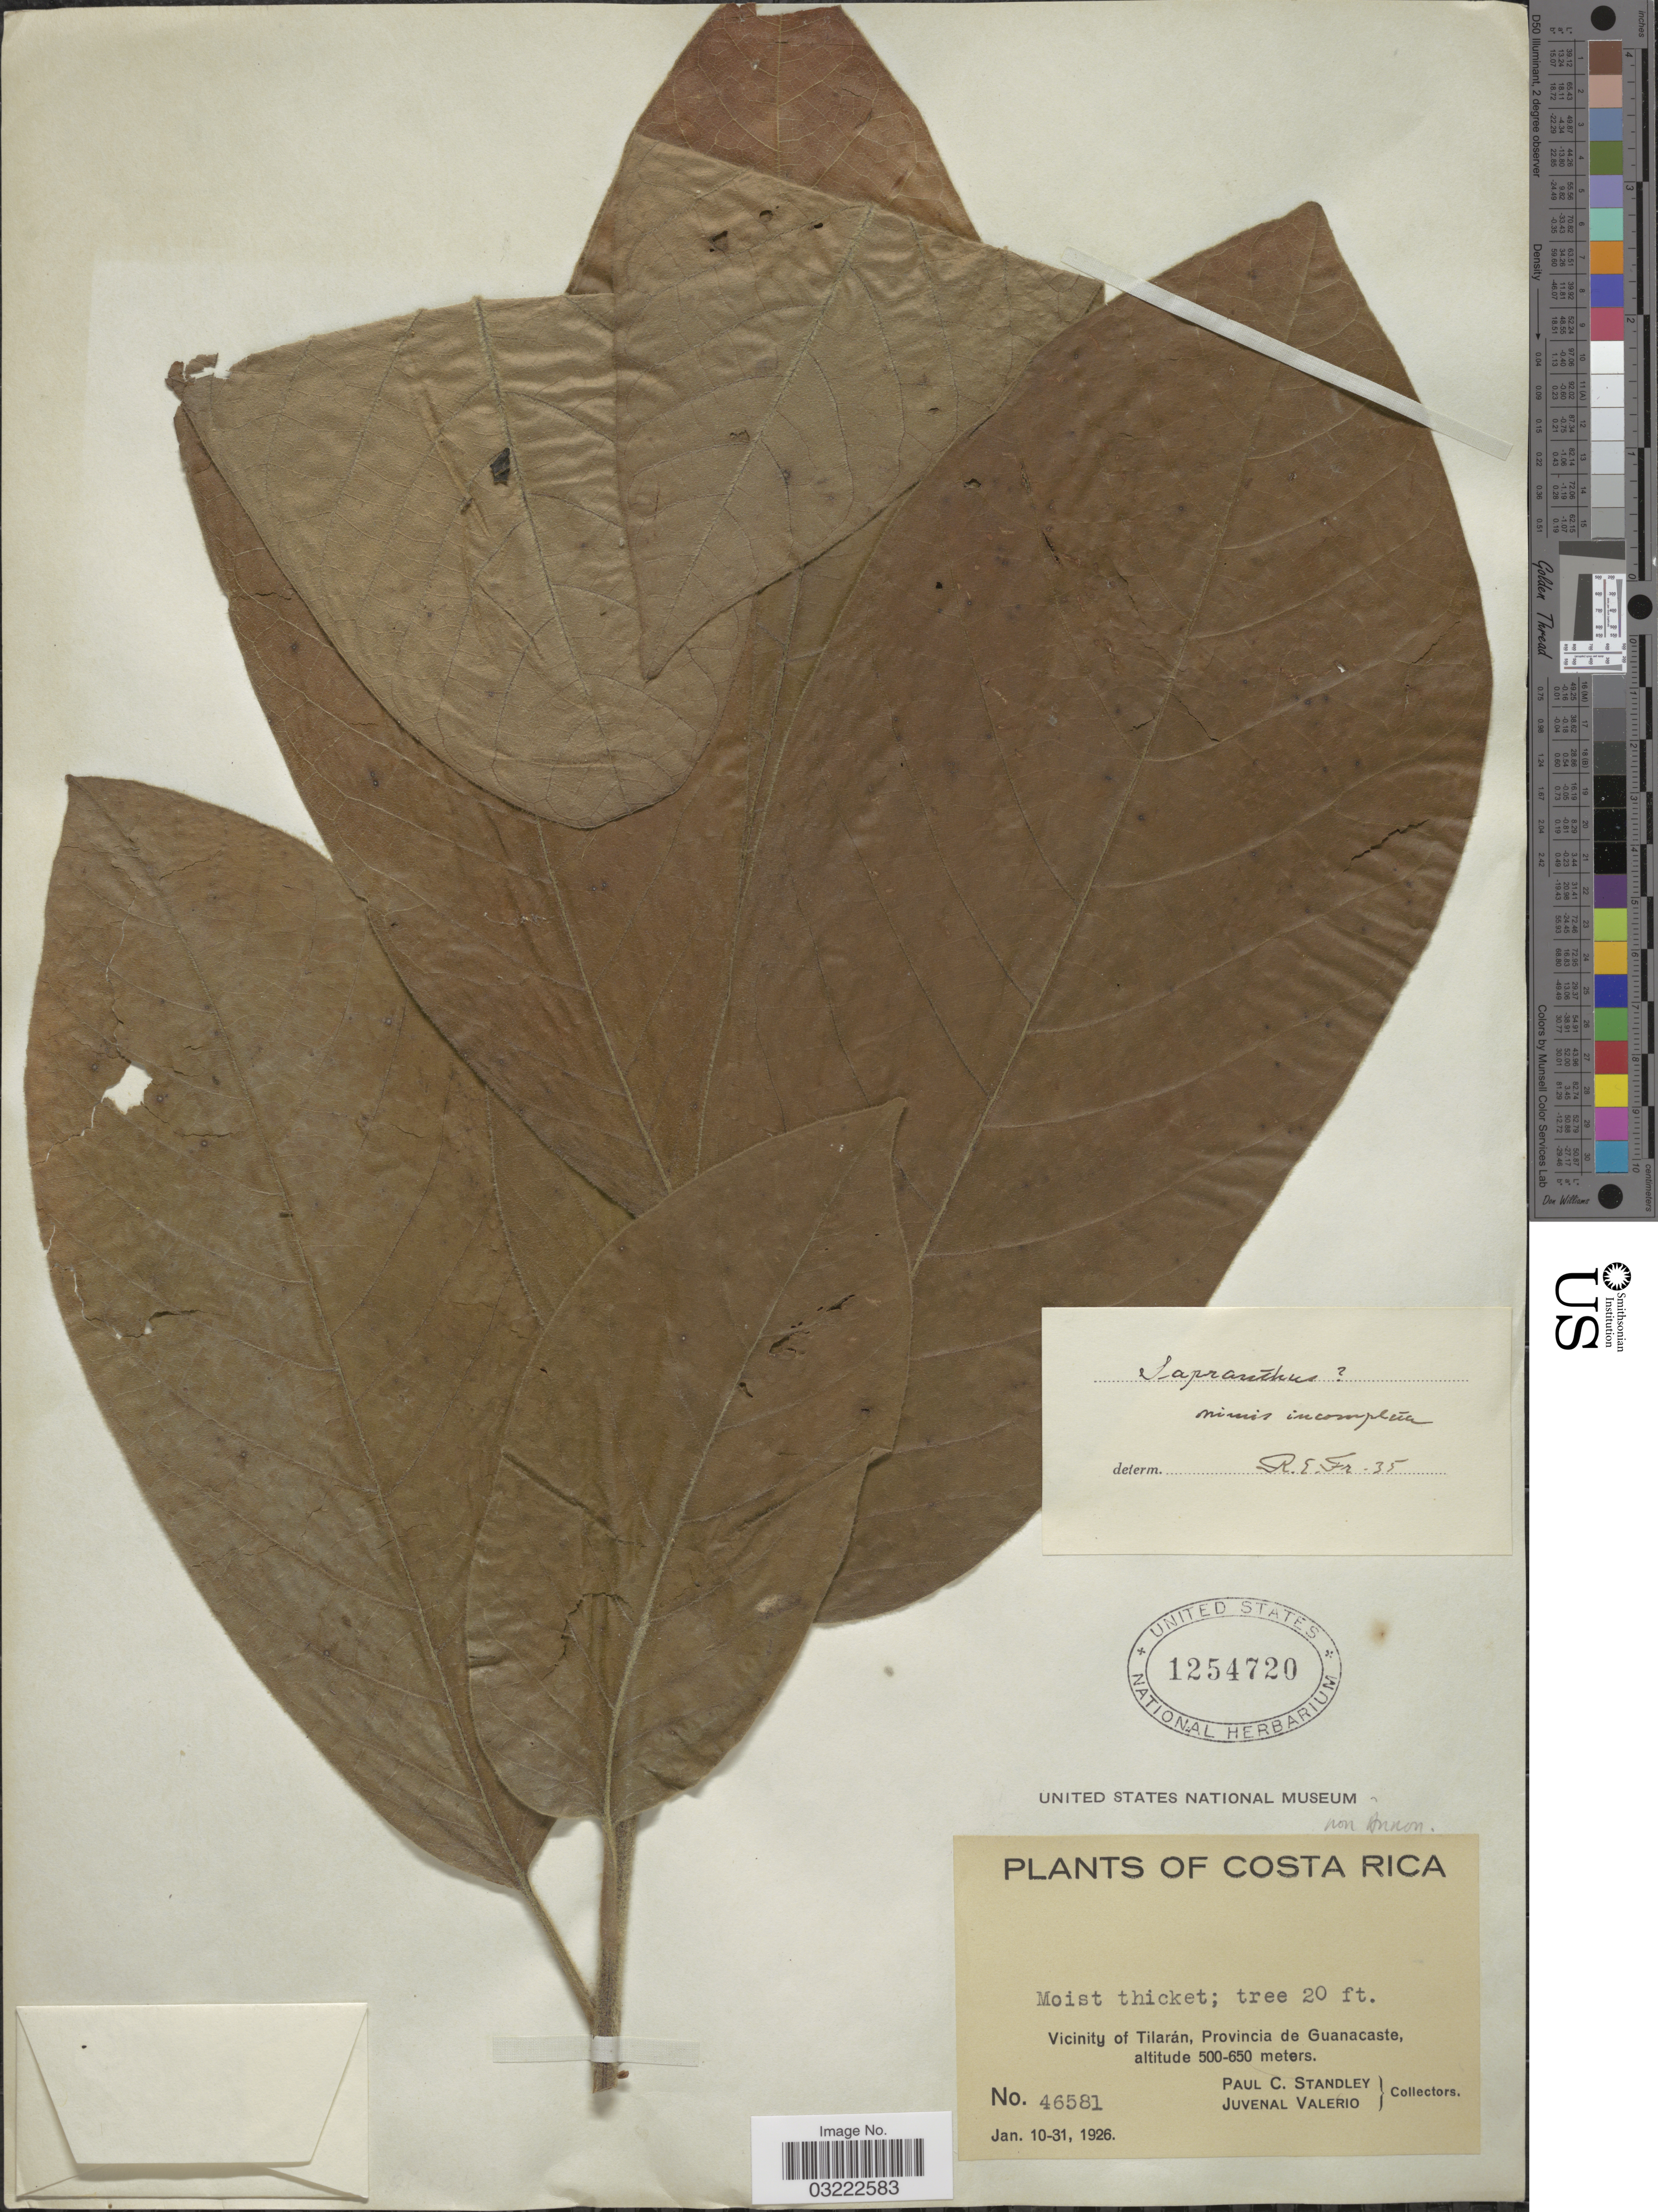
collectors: P. C. Standley & J. Valerio R.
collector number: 46581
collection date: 1926-01-10/1926-01-31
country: Costa Rica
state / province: Guanacaste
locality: Vicinity of Tilarán.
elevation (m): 500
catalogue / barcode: US 1254720